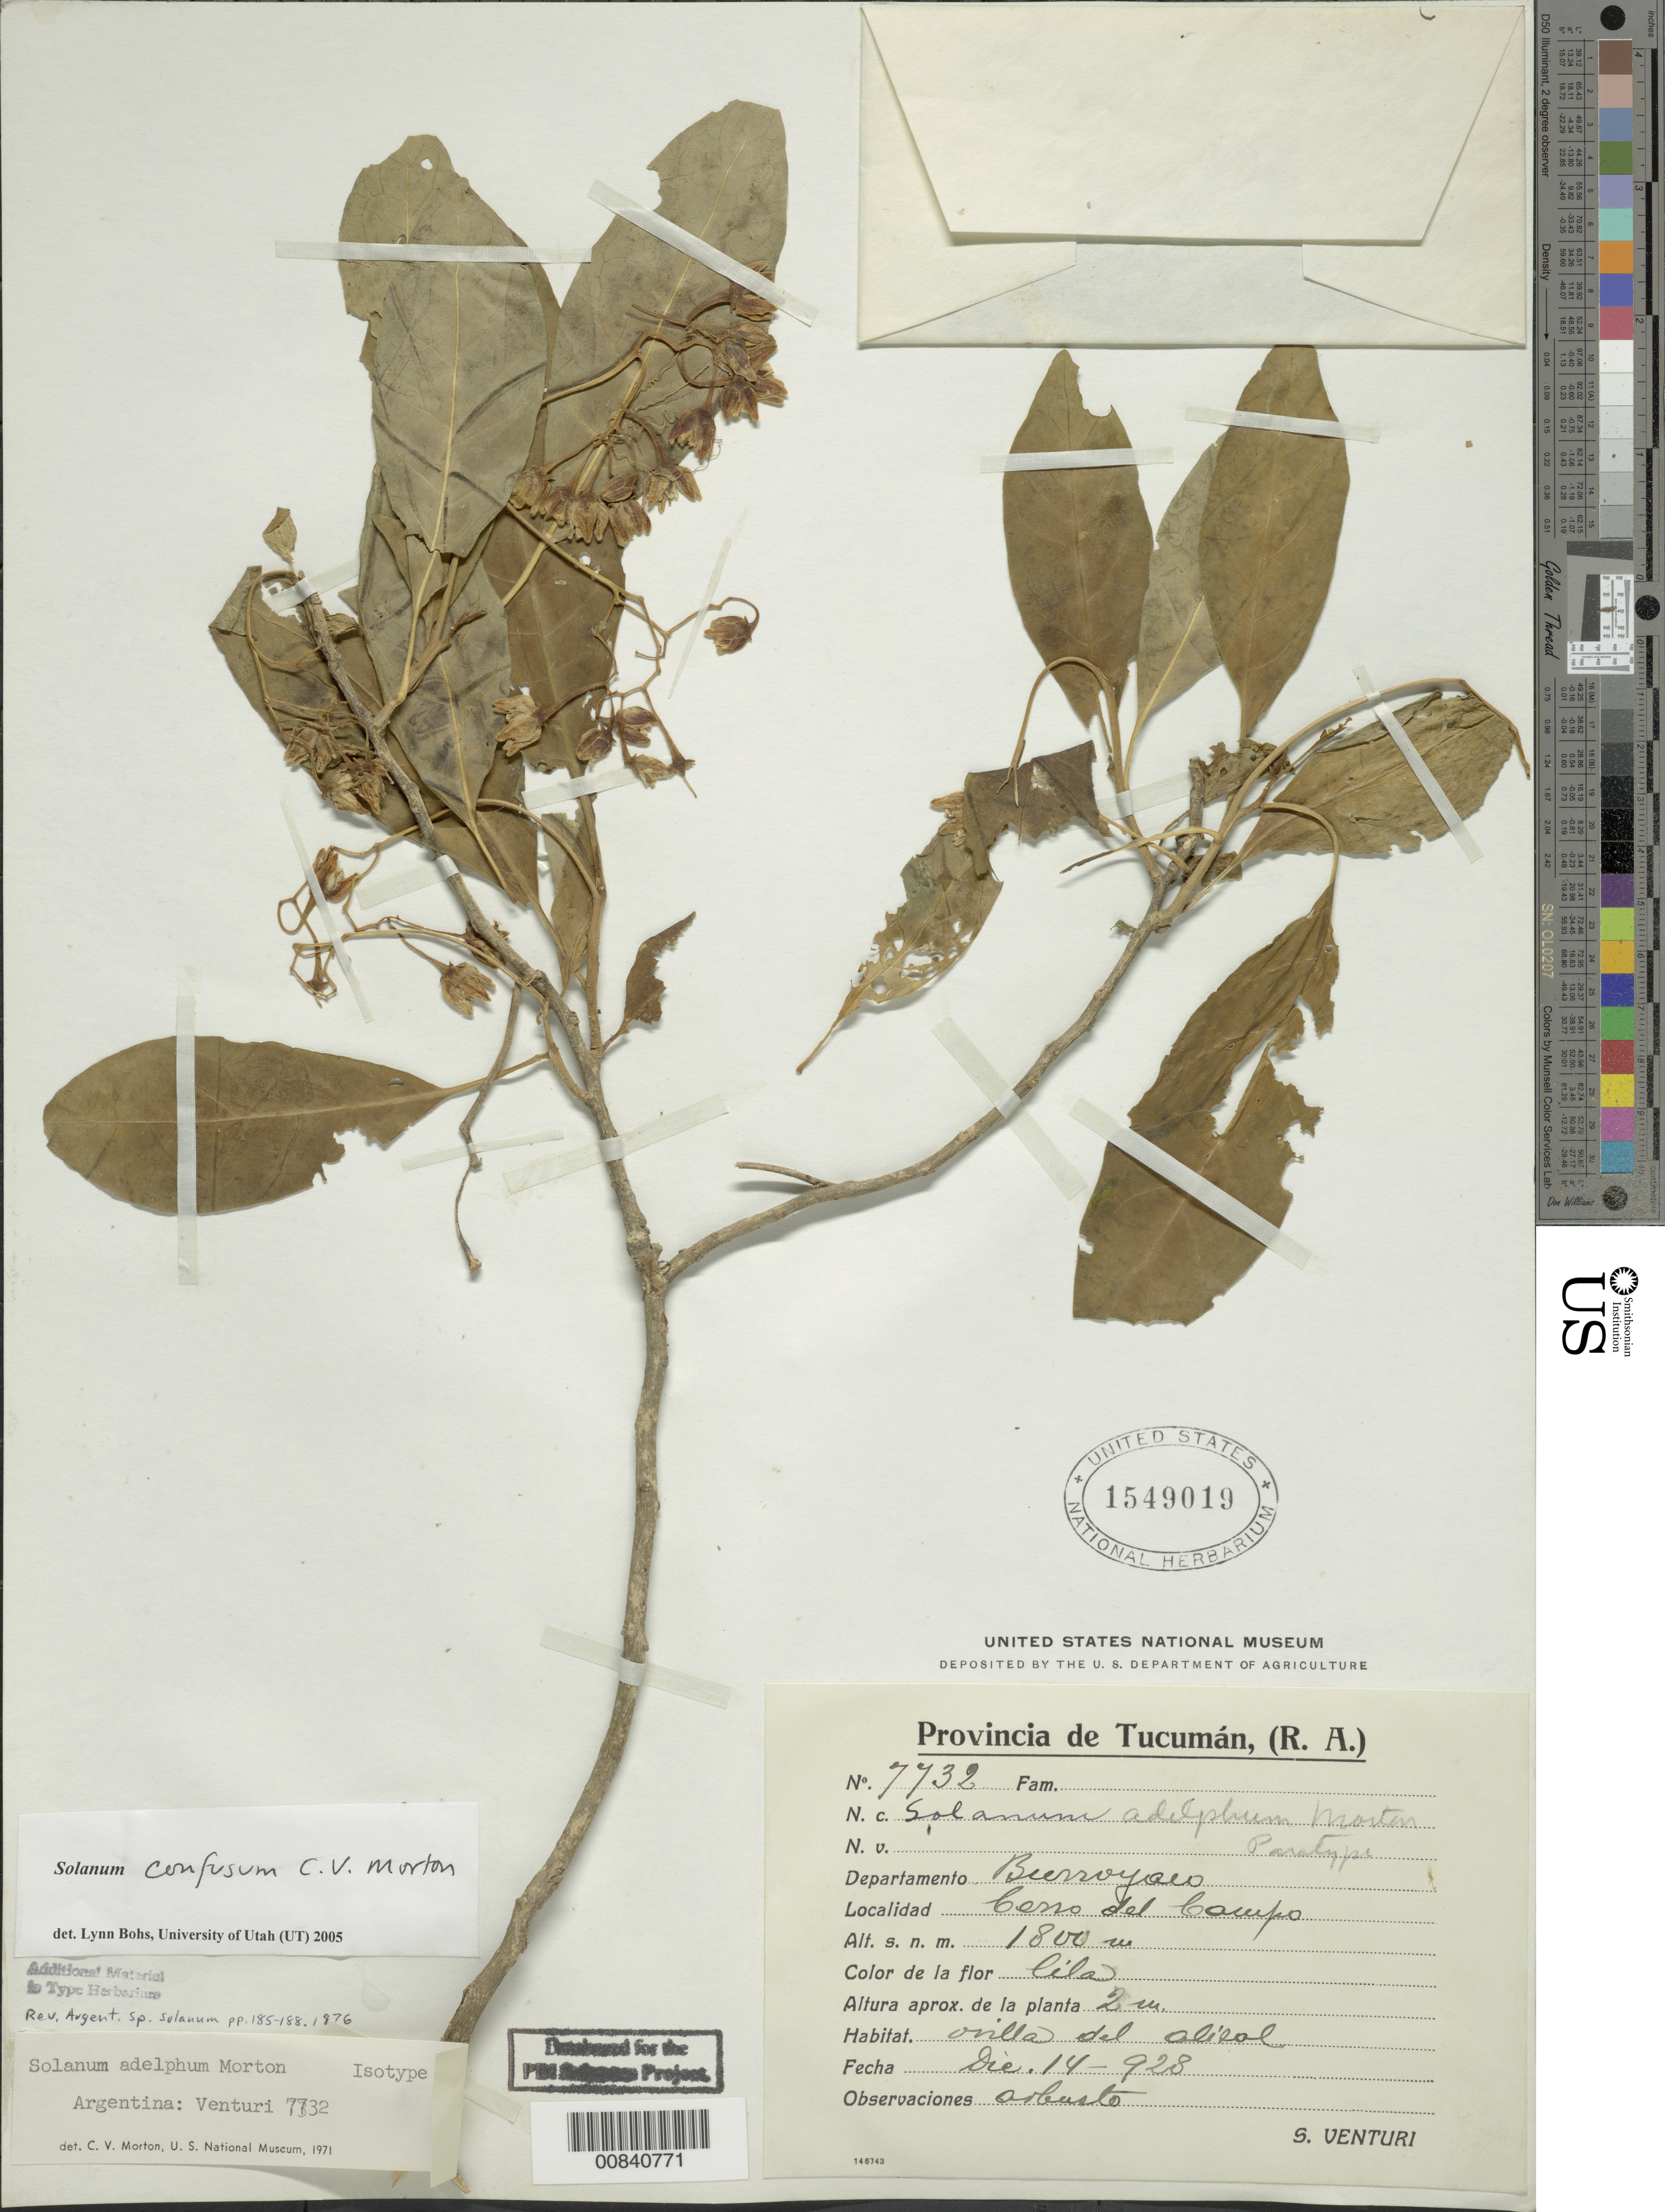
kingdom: Plantae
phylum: Tracheophyta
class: Magnoliopsida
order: Solanales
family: Solanaceae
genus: Solanum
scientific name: Solanum confusum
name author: C.V. Morton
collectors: S. Venturi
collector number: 7732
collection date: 1928-12-14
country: Argentina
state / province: Tucuman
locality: Departamento Burroyaco, Cerro del Campo.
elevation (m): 1800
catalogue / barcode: US 1549019